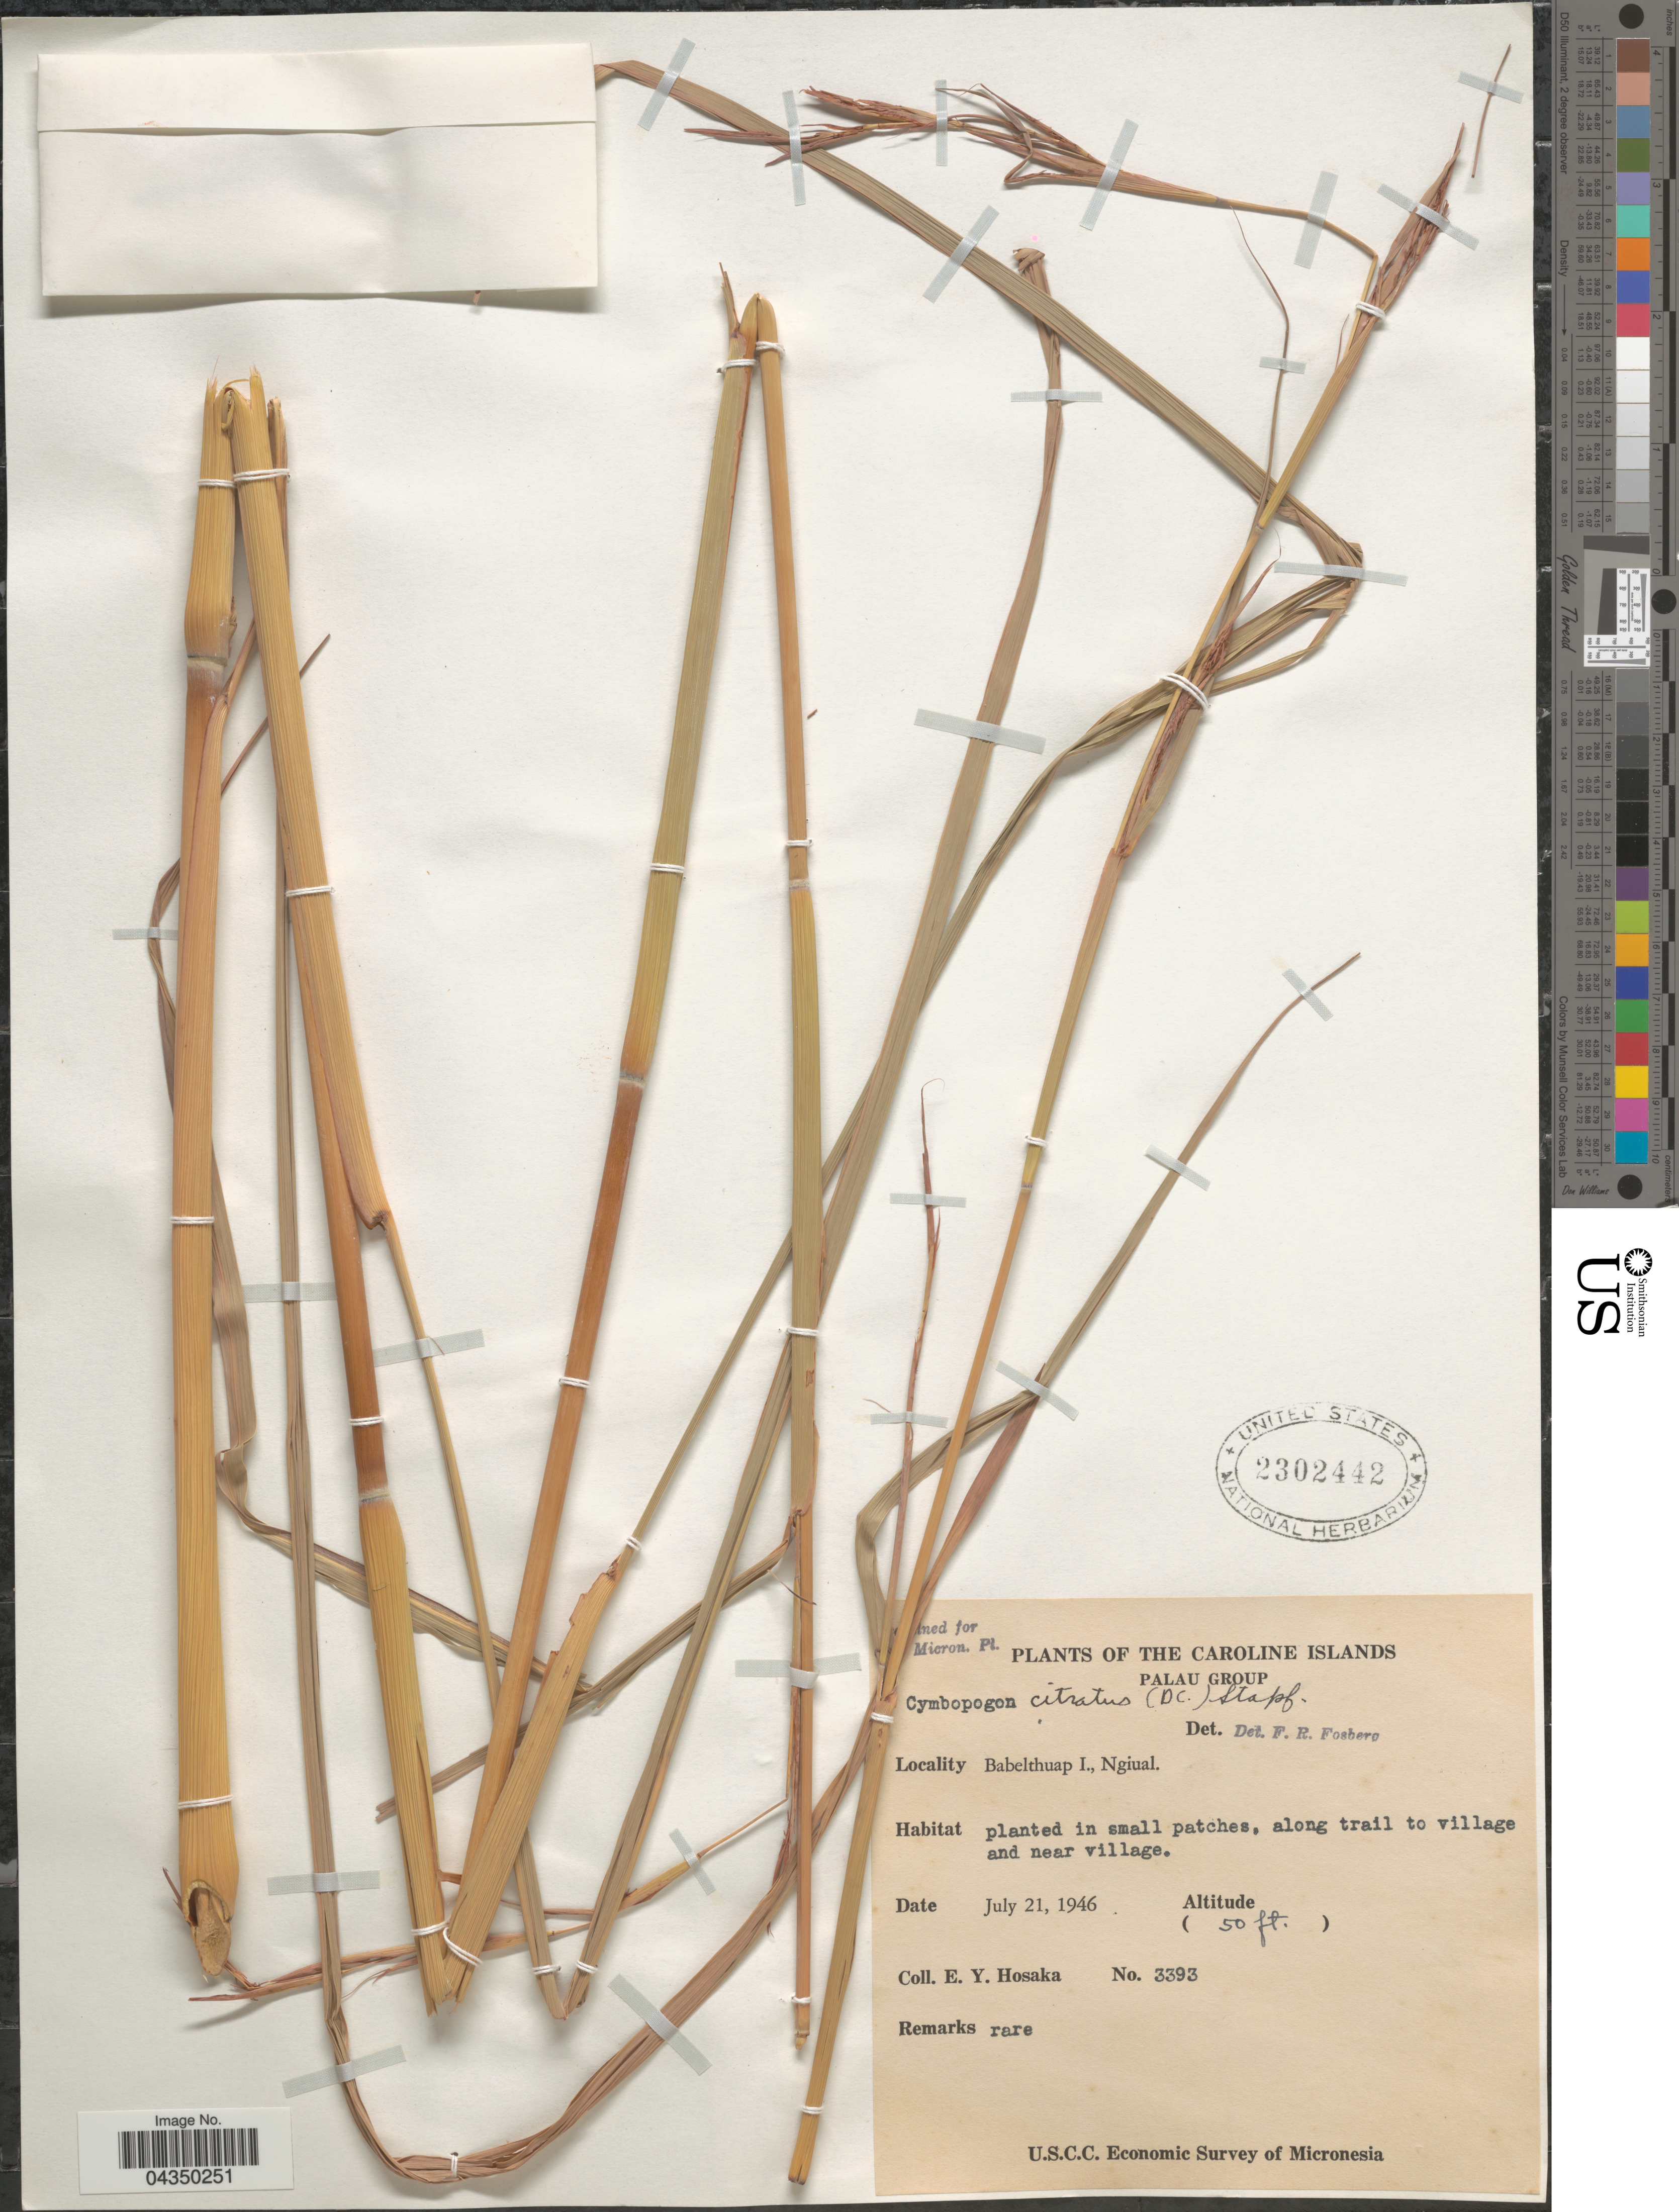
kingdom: Plantae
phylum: Tracheophyta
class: Liliopsida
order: Poales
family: Poaceae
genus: Cymbopogon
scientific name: Cymbopogon citratus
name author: (DC.) Stapf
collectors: E. Y. Hosaka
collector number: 3393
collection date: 1946-07-21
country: Palau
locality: Caroline Islands. Palau Group. Babelthuap I., Ngiual. Along trail to village and near village.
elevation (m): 15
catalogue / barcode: US 2302442